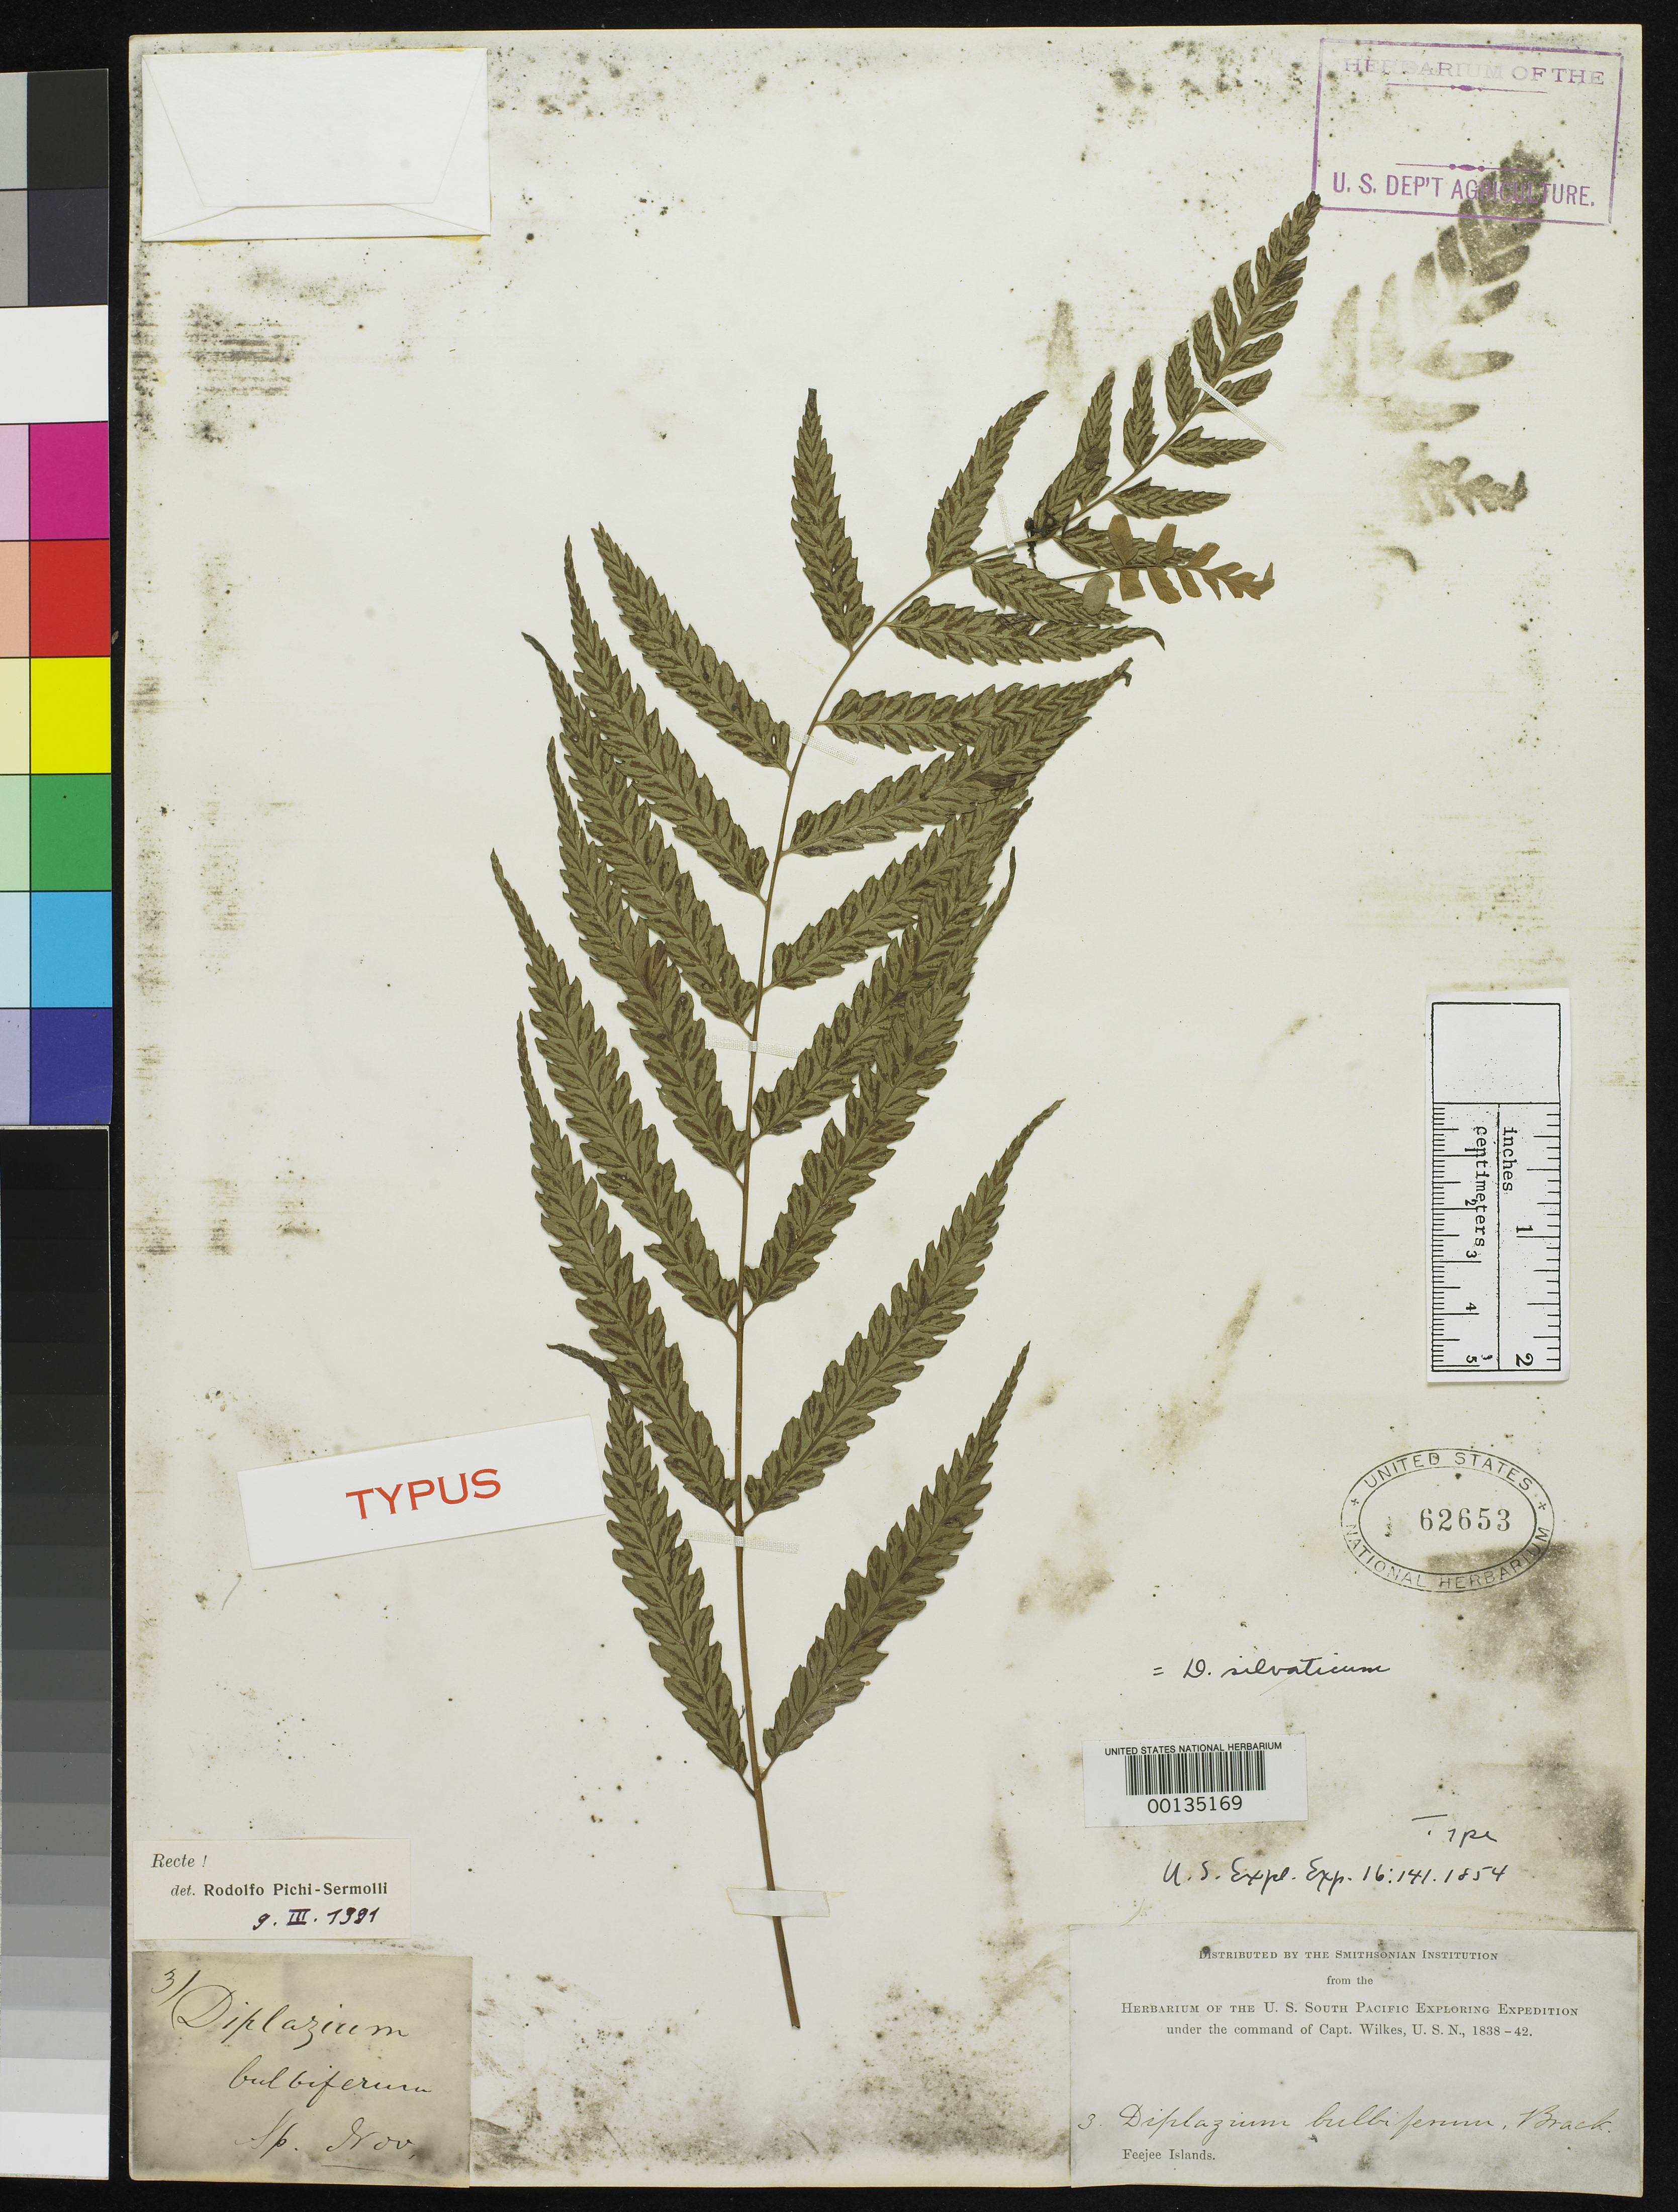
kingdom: Plantae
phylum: Tracheophyta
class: Polypodiopsida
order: Polypodiales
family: Athyriaceae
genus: Diplazium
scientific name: Diplazium bulbiferum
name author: Brack. in Wilkes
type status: Holotype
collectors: Wilkes Explor. Exped.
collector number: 3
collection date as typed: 1838 to -- --- 1842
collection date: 1838/1842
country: Fiji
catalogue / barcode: US 62653